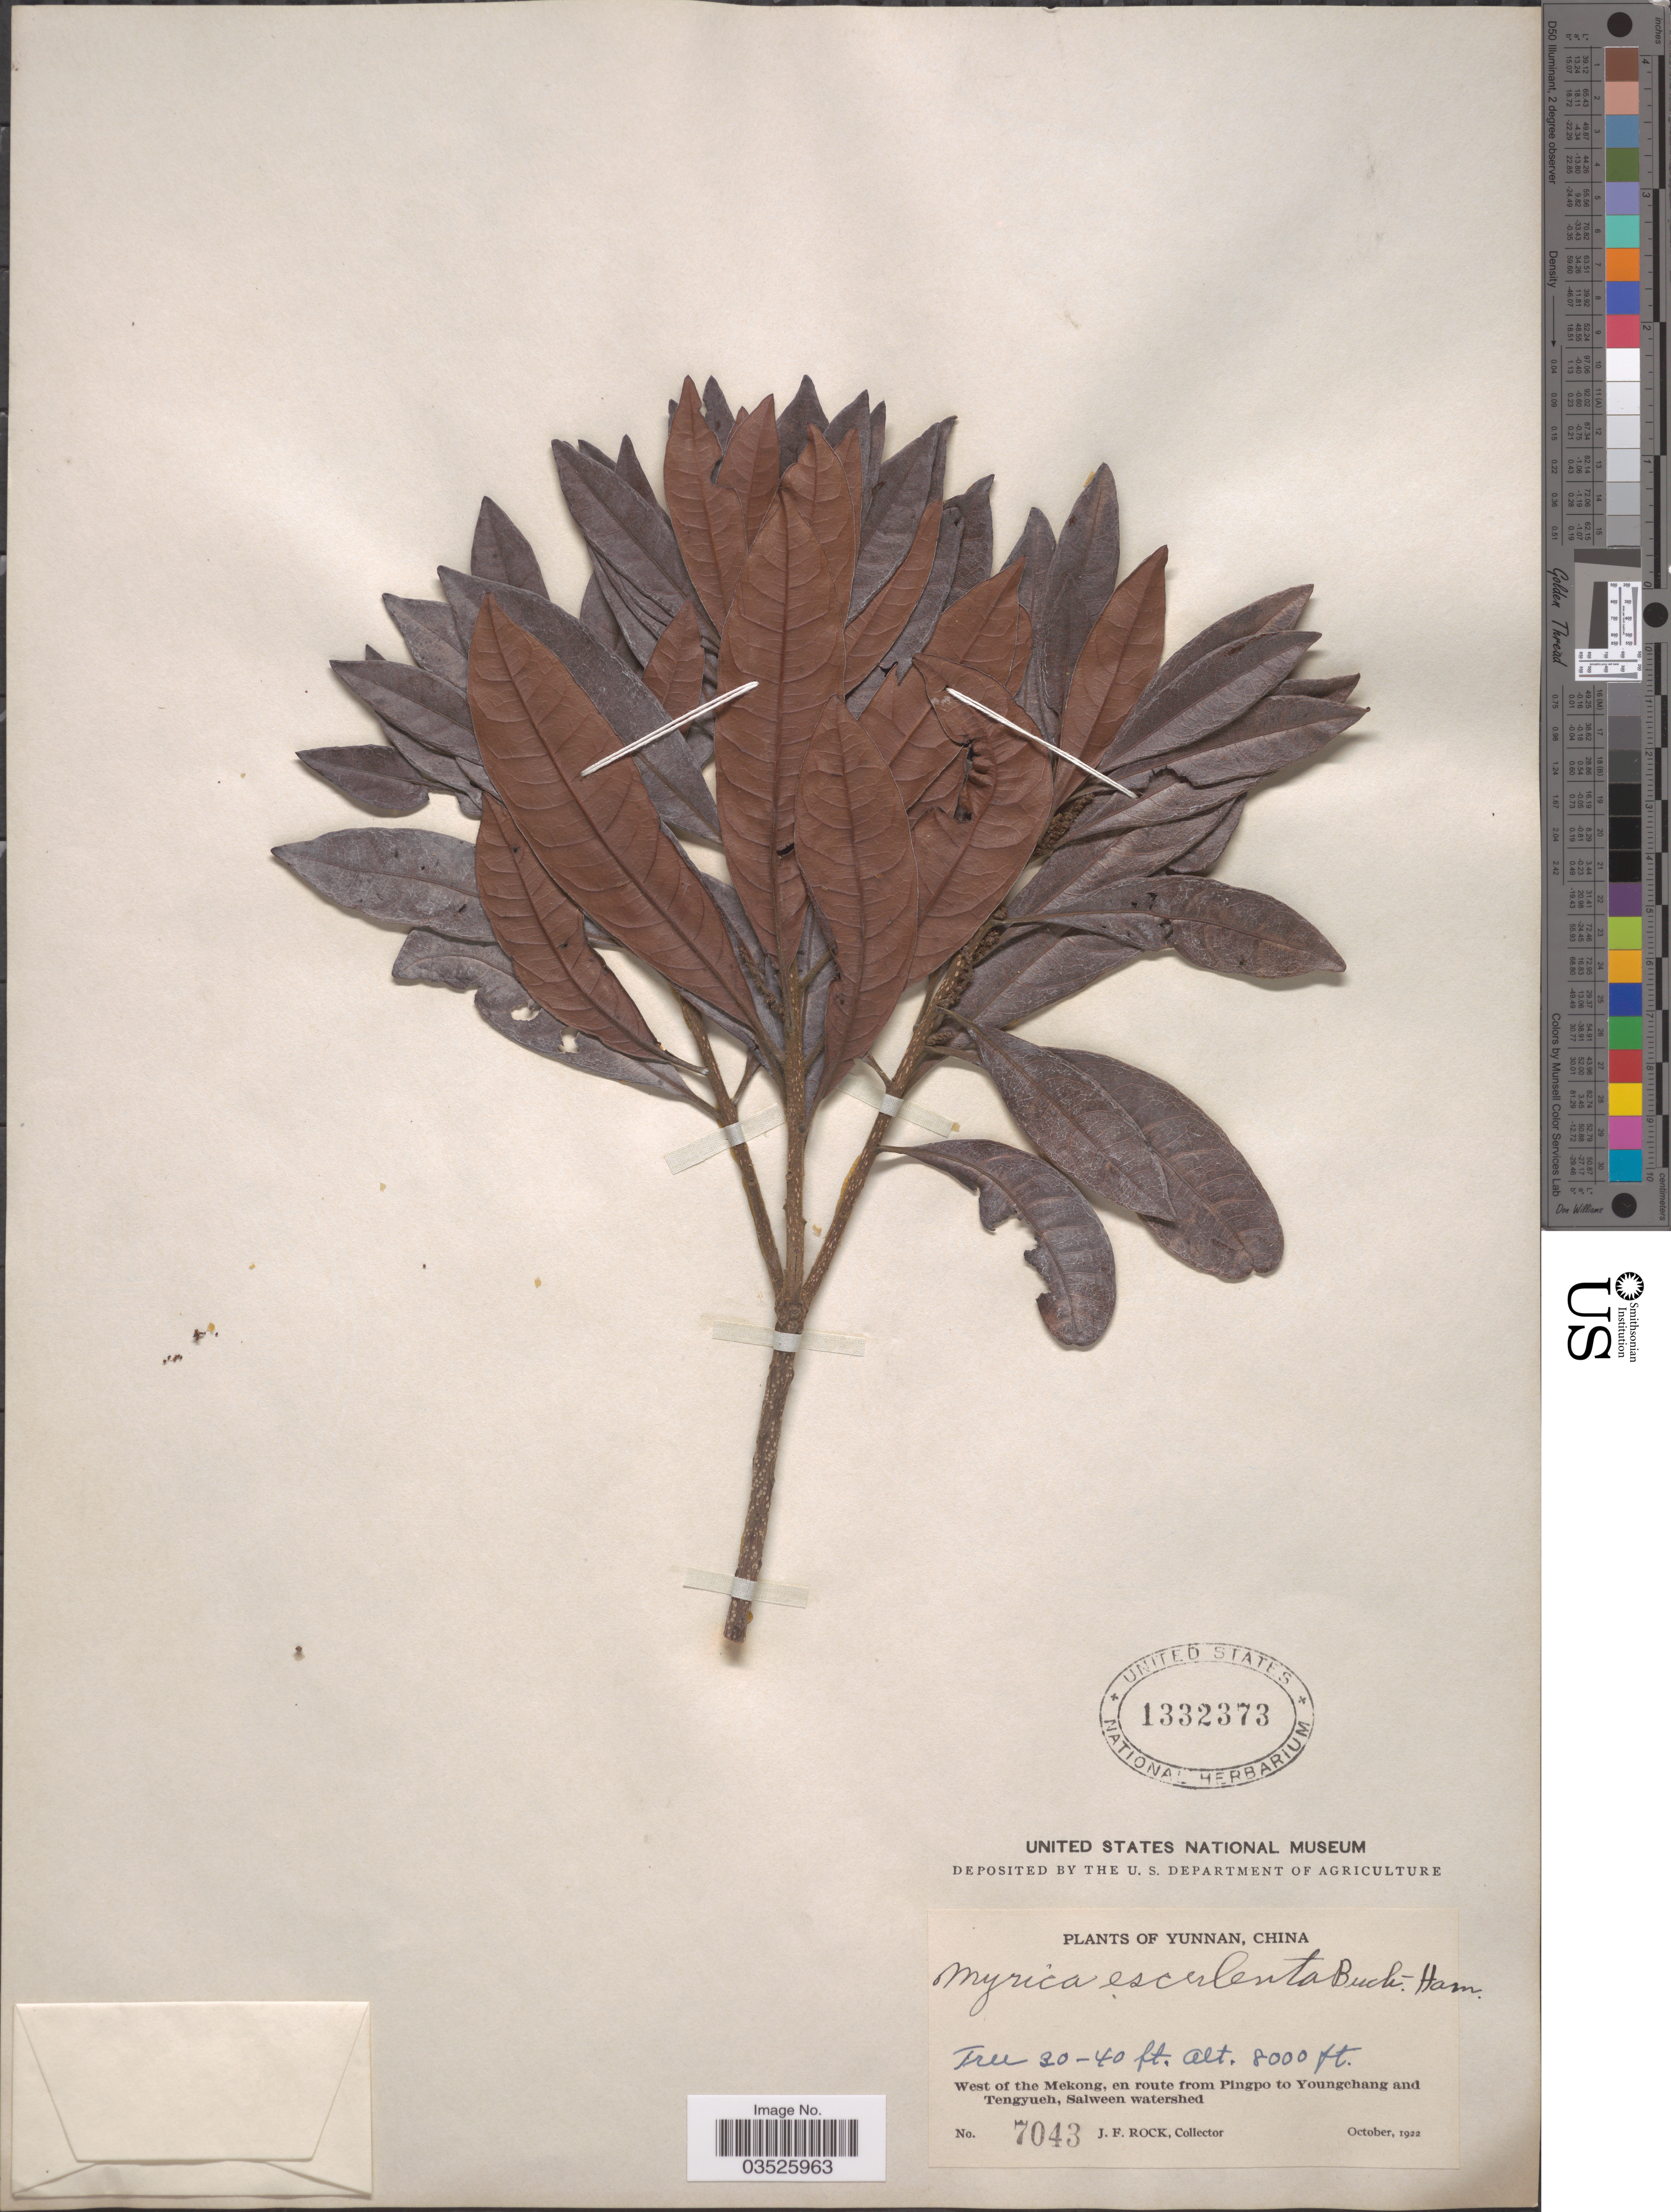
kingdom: Plantae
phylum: Tracheophyta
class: Magnoliopsida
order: Fagales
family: Myricaceae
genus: Morella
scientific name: Morella esculenta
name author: (Buch.-Ham. ex D. Don) I.M. Turner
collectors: J. Rock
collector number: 7043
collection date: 1922-10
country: China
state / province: Yunnan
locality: West of Mekong, en route from Pingpo to Youngchang and Tengyueh, Salween watershed.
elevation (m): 2438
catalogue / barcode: US 1332373